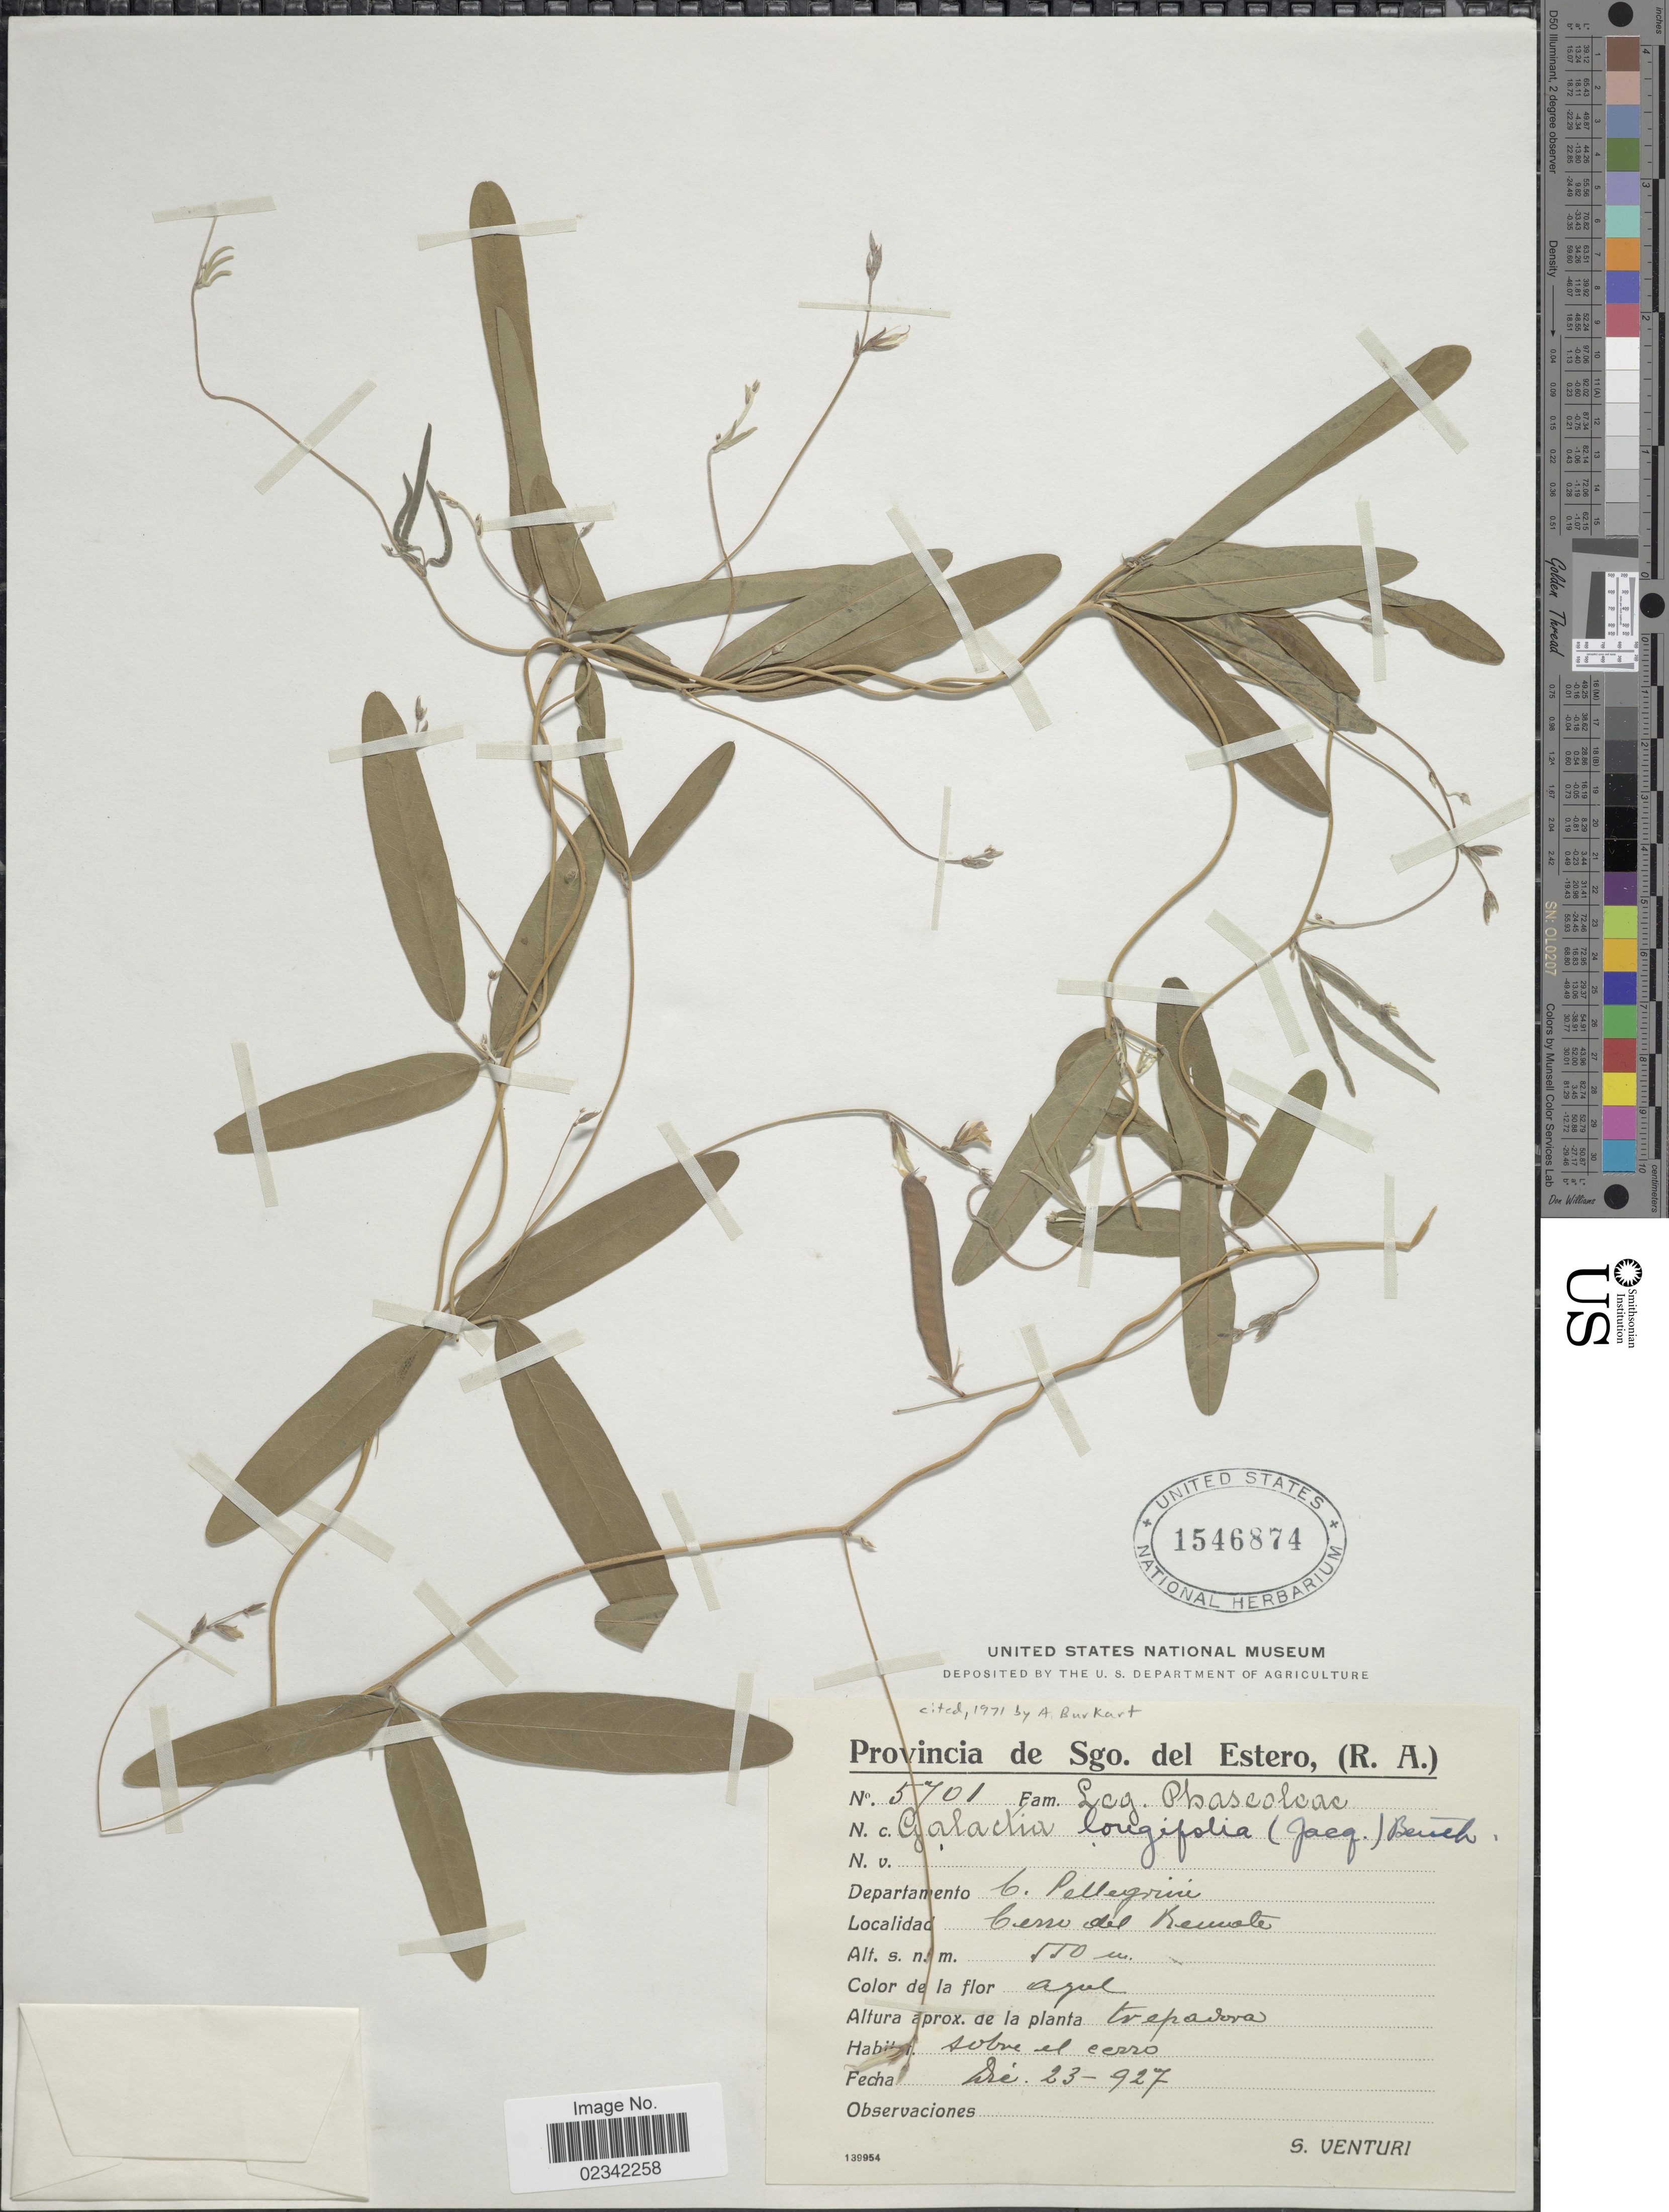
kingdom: Plantae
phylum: Tracheophyta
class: Magnoliopsida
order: Fabales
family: Fabaceae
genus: Cerradicola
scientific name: Cerradicola longifolia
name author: (Benth.) L.P. Queiroz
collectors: S. Venturi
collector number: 5701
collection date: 1927-12-23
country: Argentina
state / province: Santiago del Estero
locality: Departamento C. Pellegrini, Cerro del Remate.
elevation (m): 550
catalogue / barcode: US 1546874